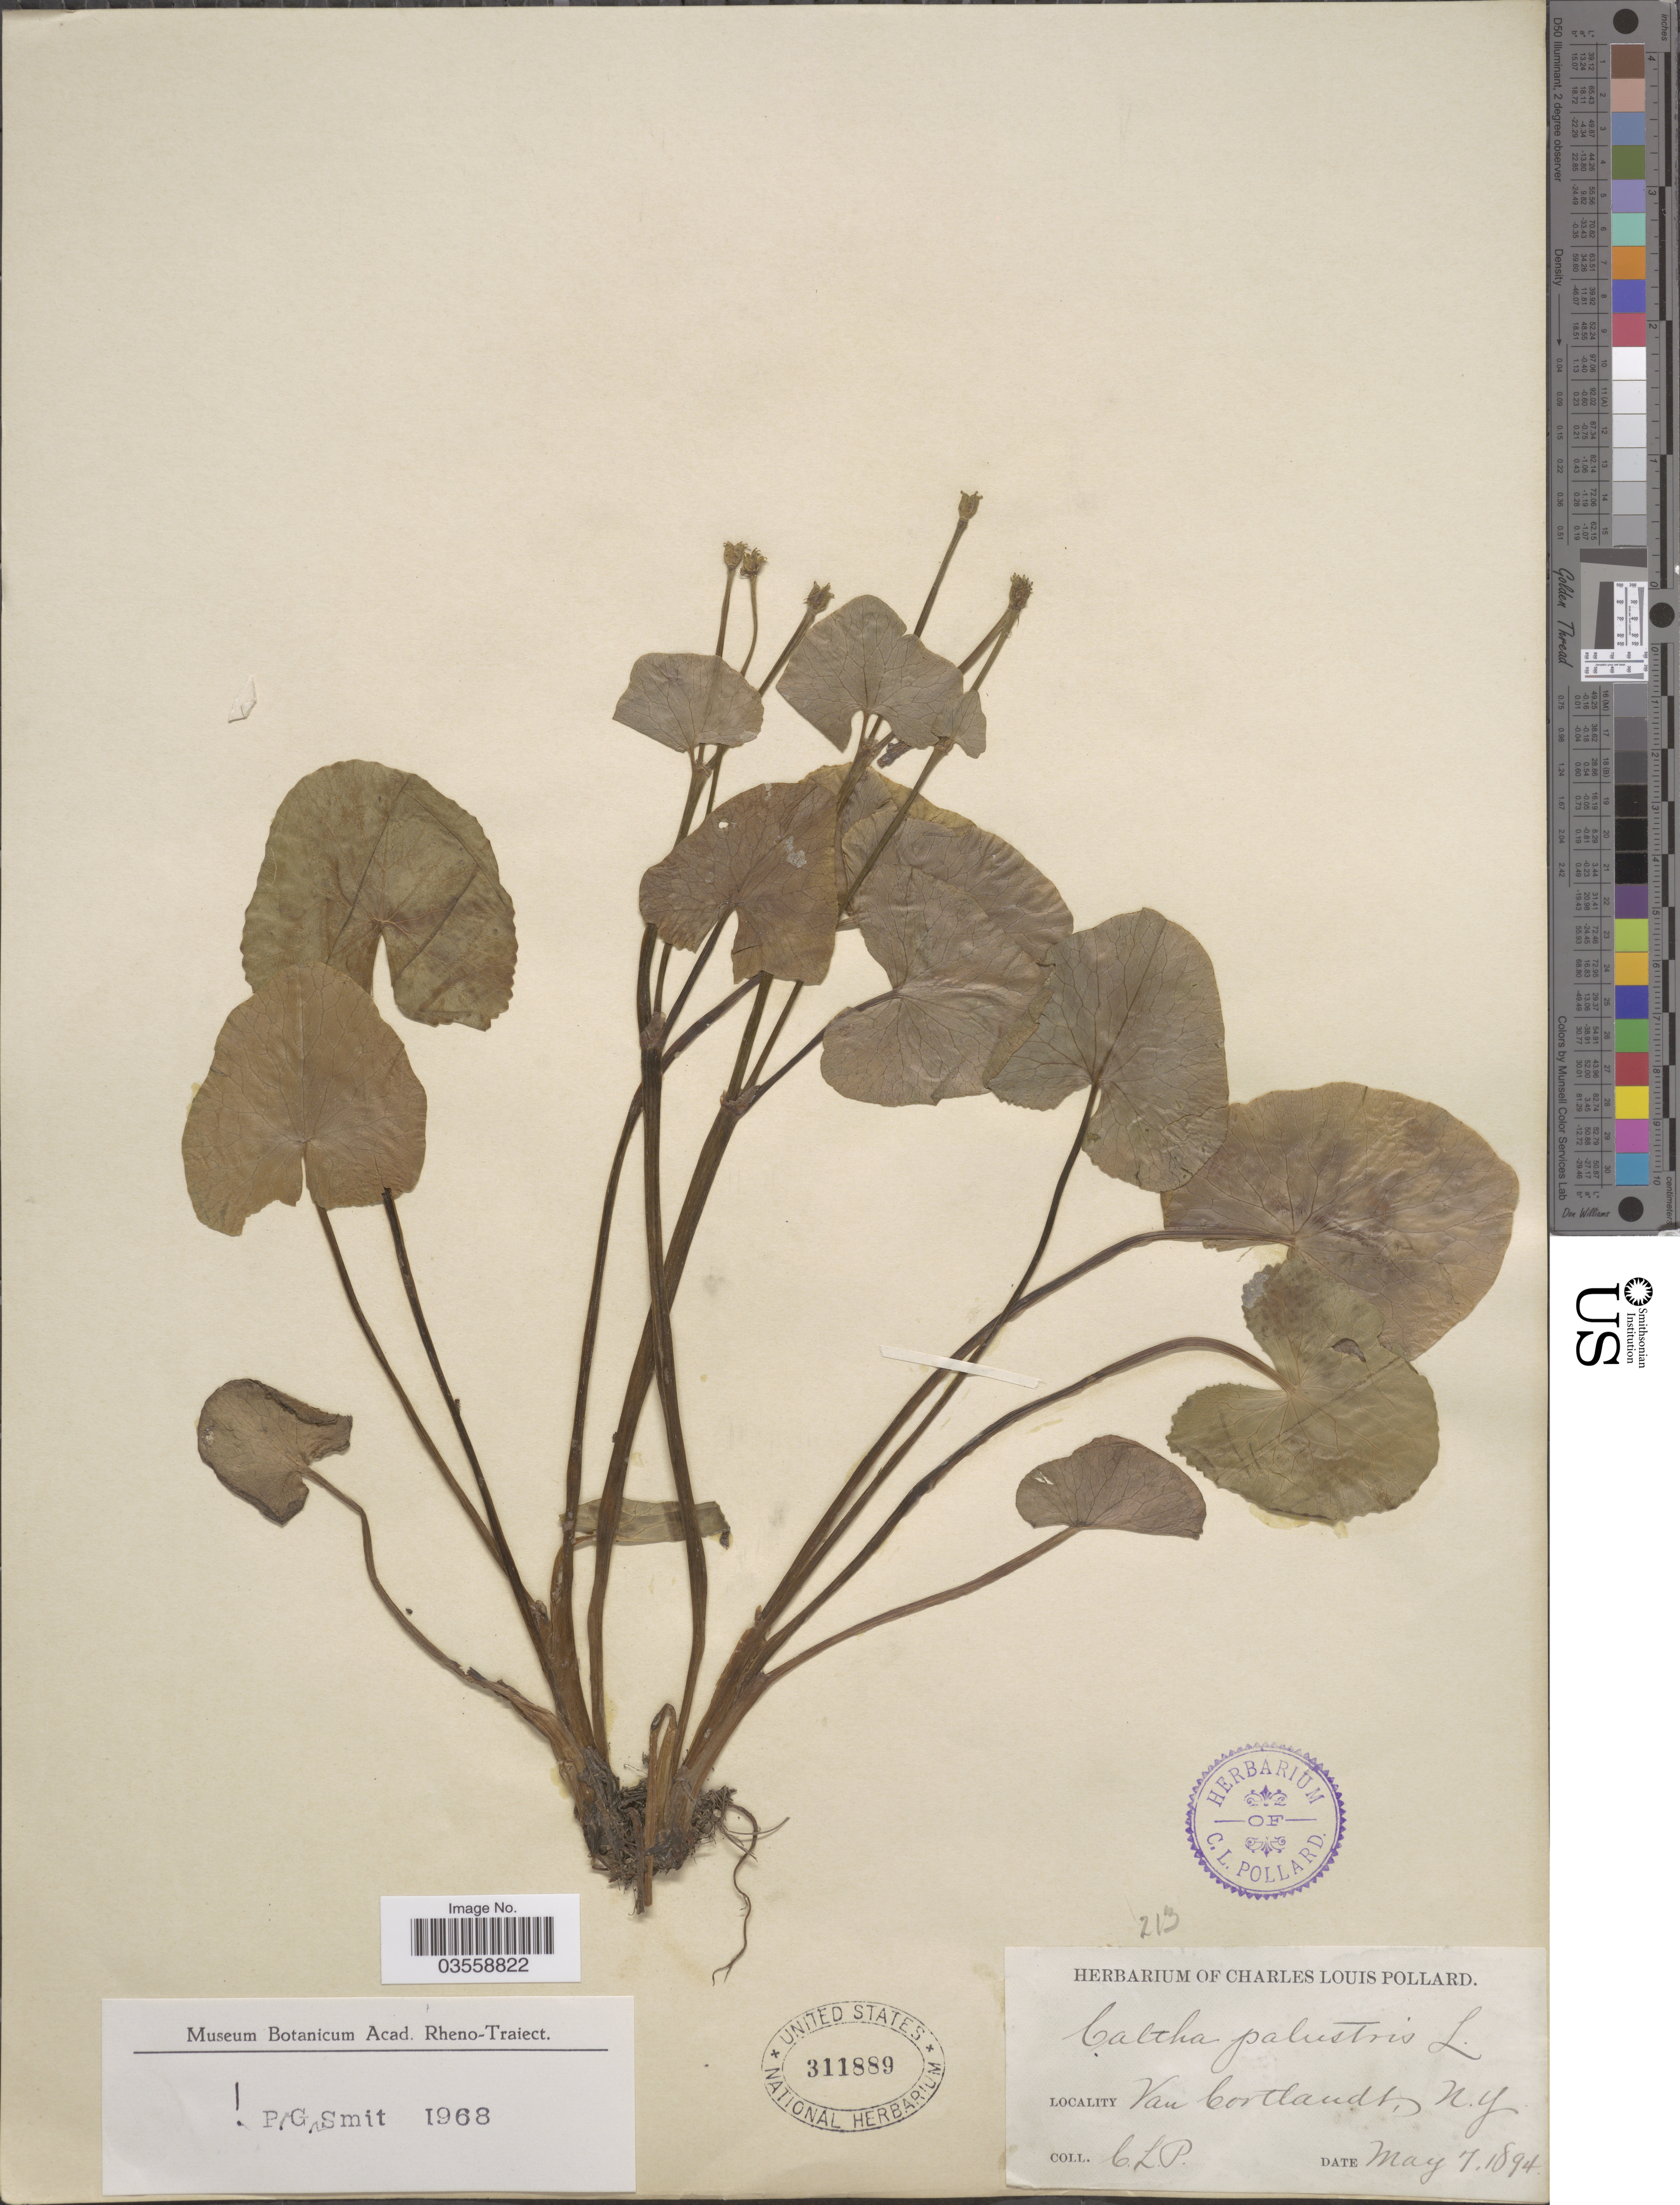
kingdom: Plantae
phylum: Tracheophyta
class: Magnoliopsida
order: Ranunculales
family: Ranunculaceae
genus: Caltha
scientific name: Caltha palustris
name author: L.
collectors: C. L. Pollard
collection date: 1894-05-07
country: United States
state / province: New York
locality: Van Cortlandt.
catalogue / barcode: US 311889